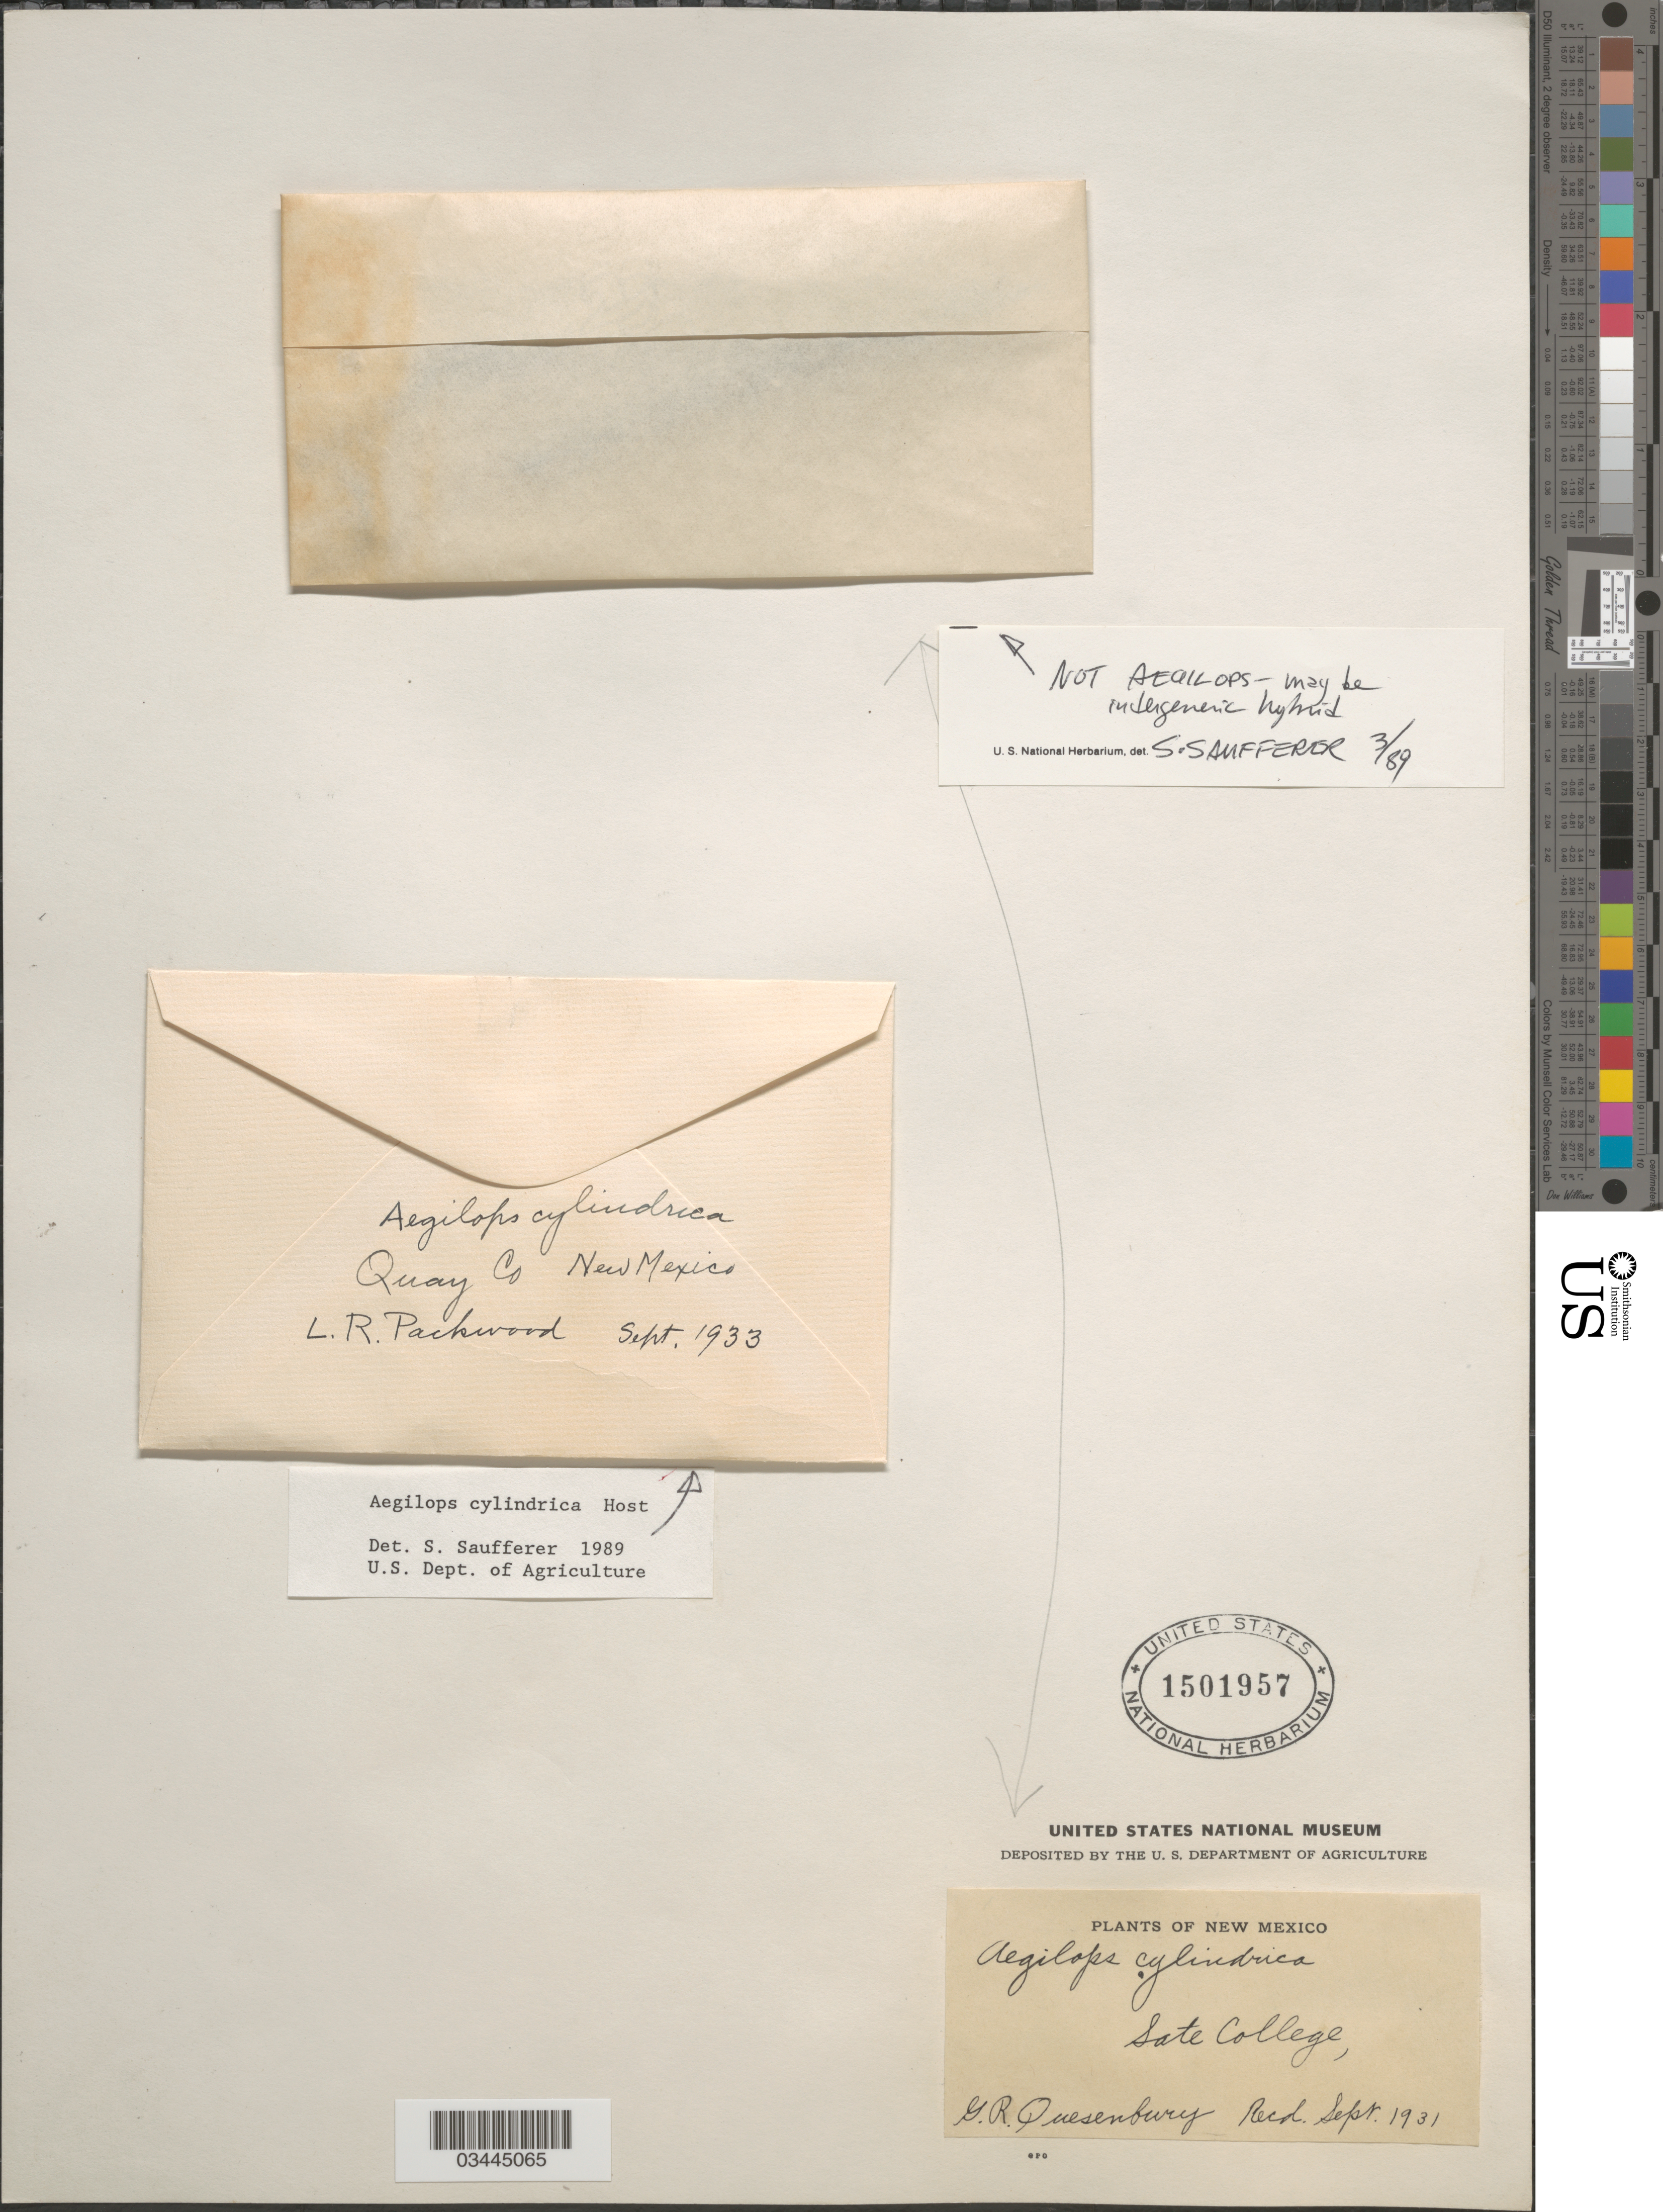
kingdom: Plantae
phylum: Tracheophyta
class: Liliopsida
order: Poales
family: Poaceae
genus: Aegilops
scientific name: Aegilops cylindrica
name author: Host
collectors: G. Quesenbury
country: United States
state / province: New Mexico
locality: Sate College.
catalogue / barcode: US 1501957-2